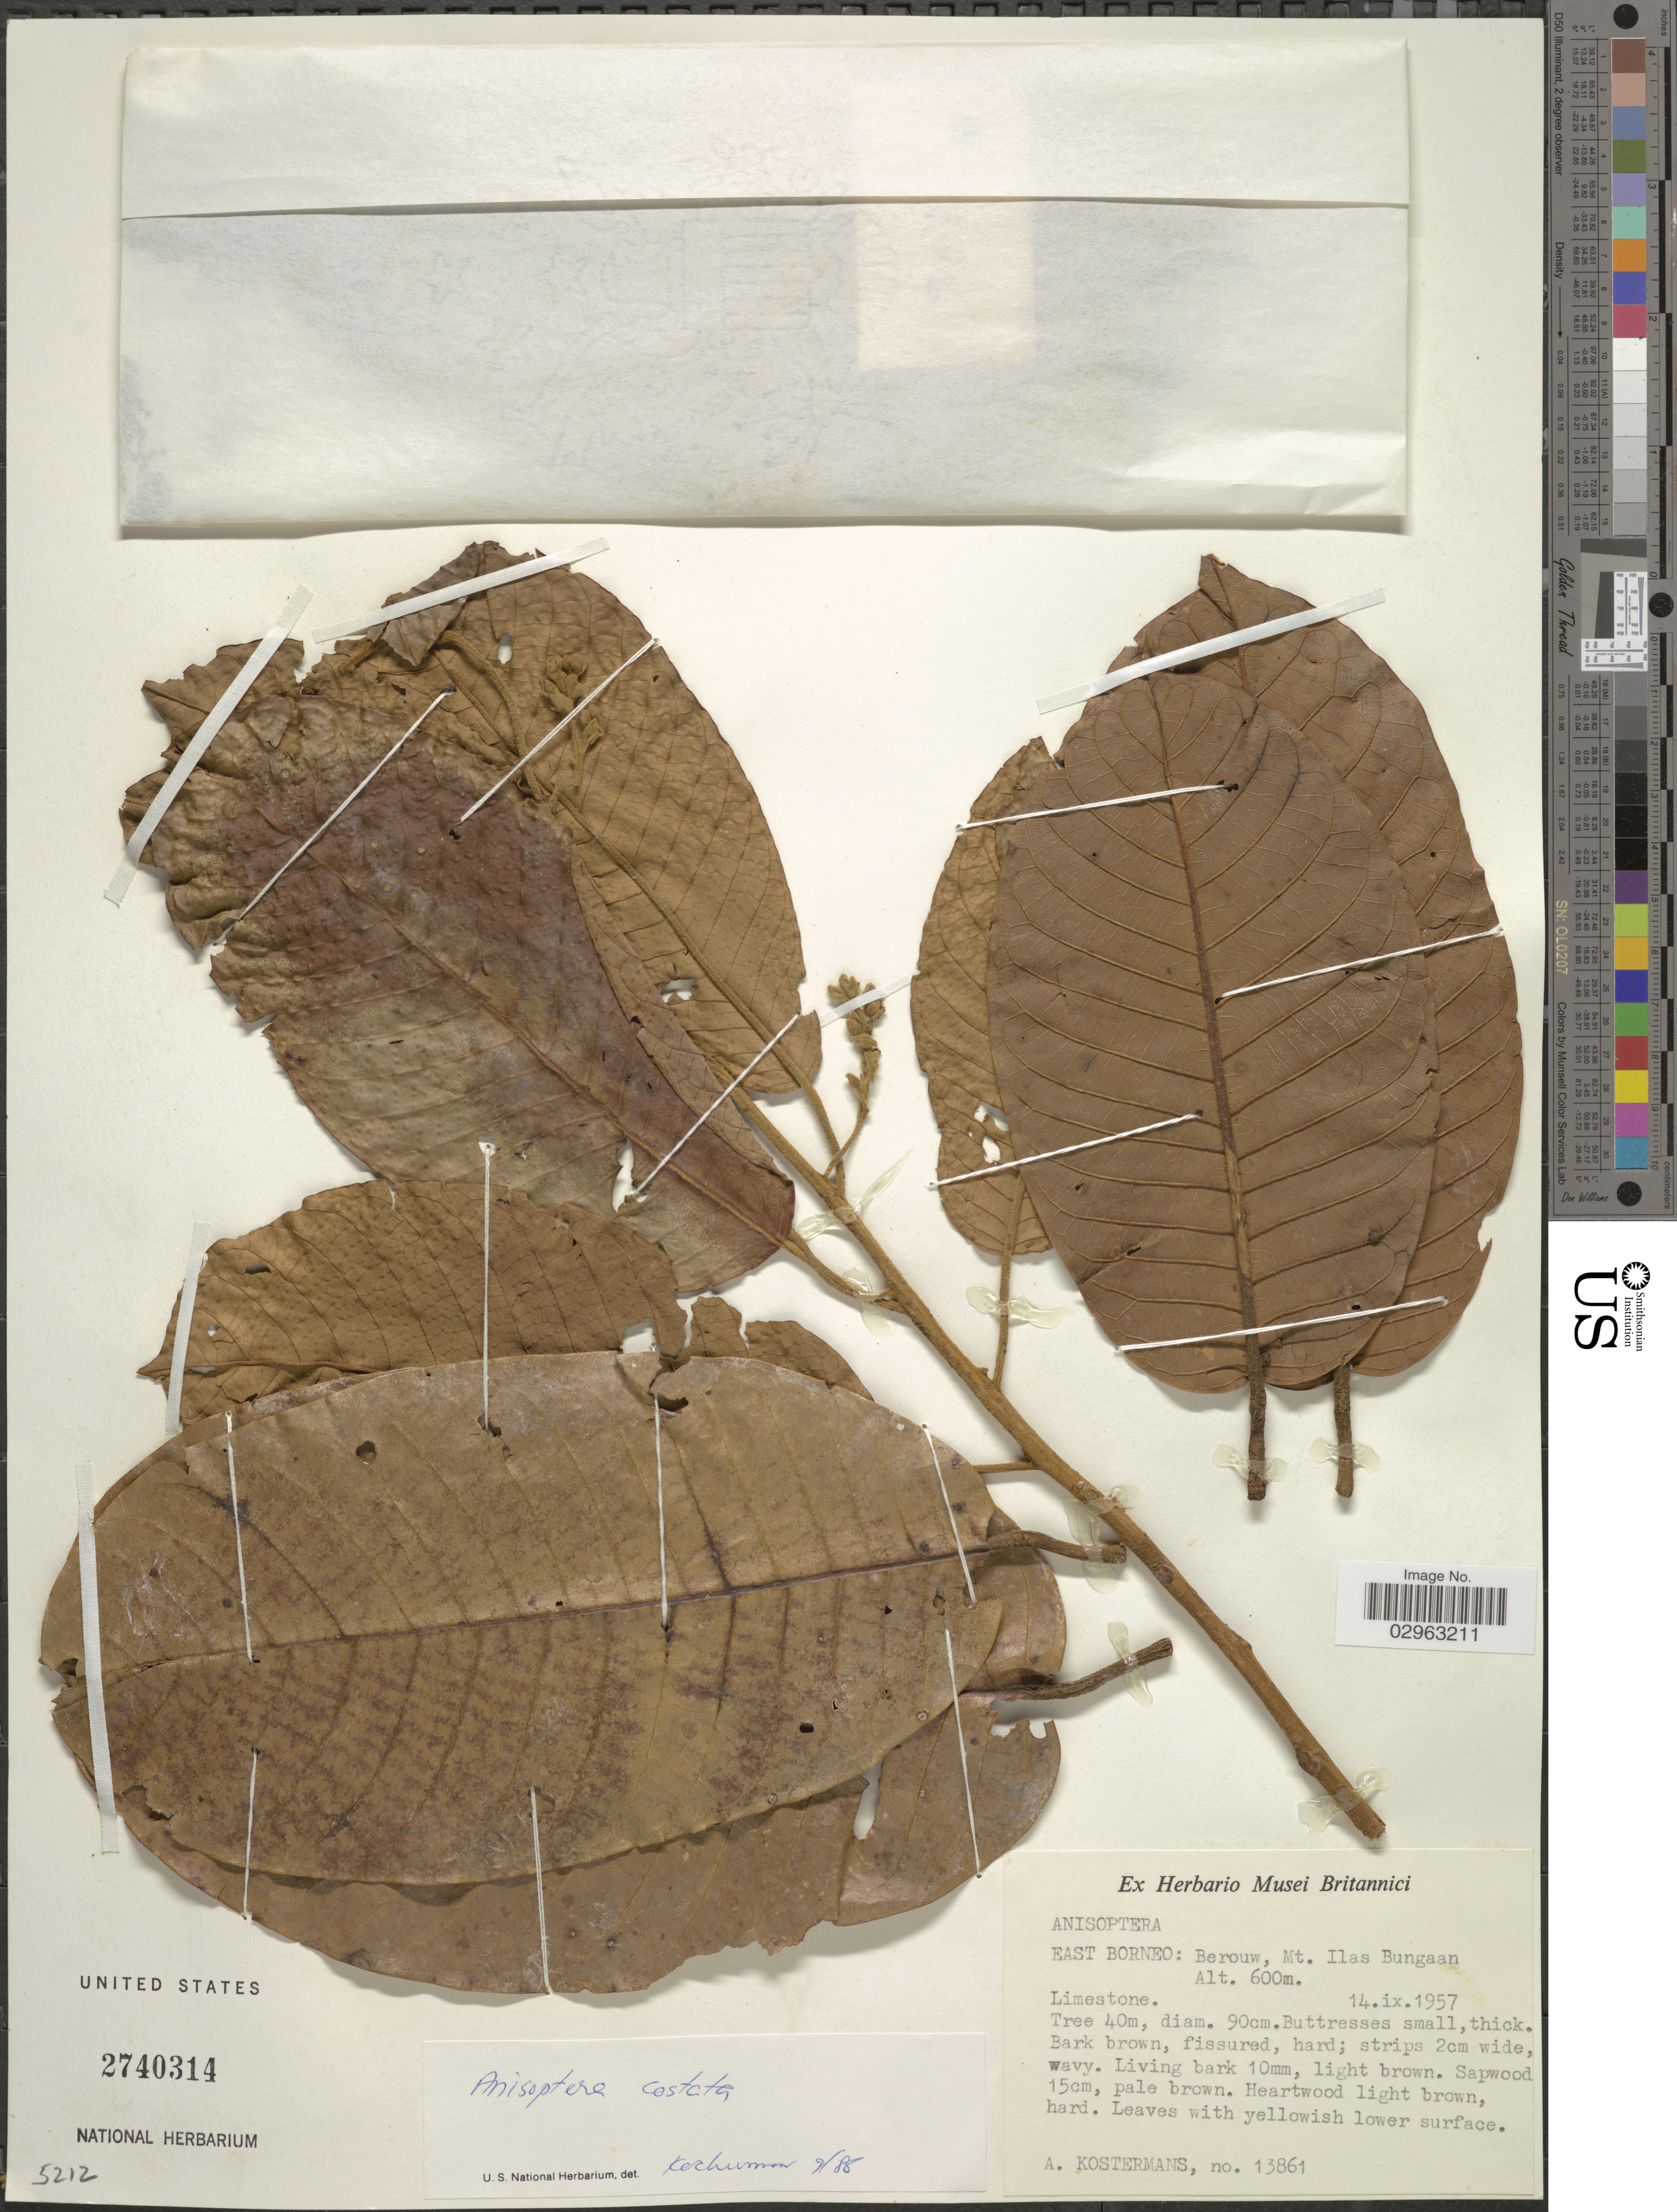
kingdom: Plantae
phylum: Tracheophyta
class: Magnoliopsida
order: Malvales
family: Dipterocarpaceae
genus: Anisoptera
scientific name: Anisoptera costata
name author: Korth.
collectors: A. J. G. Kostermans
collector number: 13861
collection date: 1957-09-14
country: Indonesia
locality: East Borneo: Berouw, Mt. llas Bungaan.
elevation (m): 600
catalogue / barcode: US 2740314